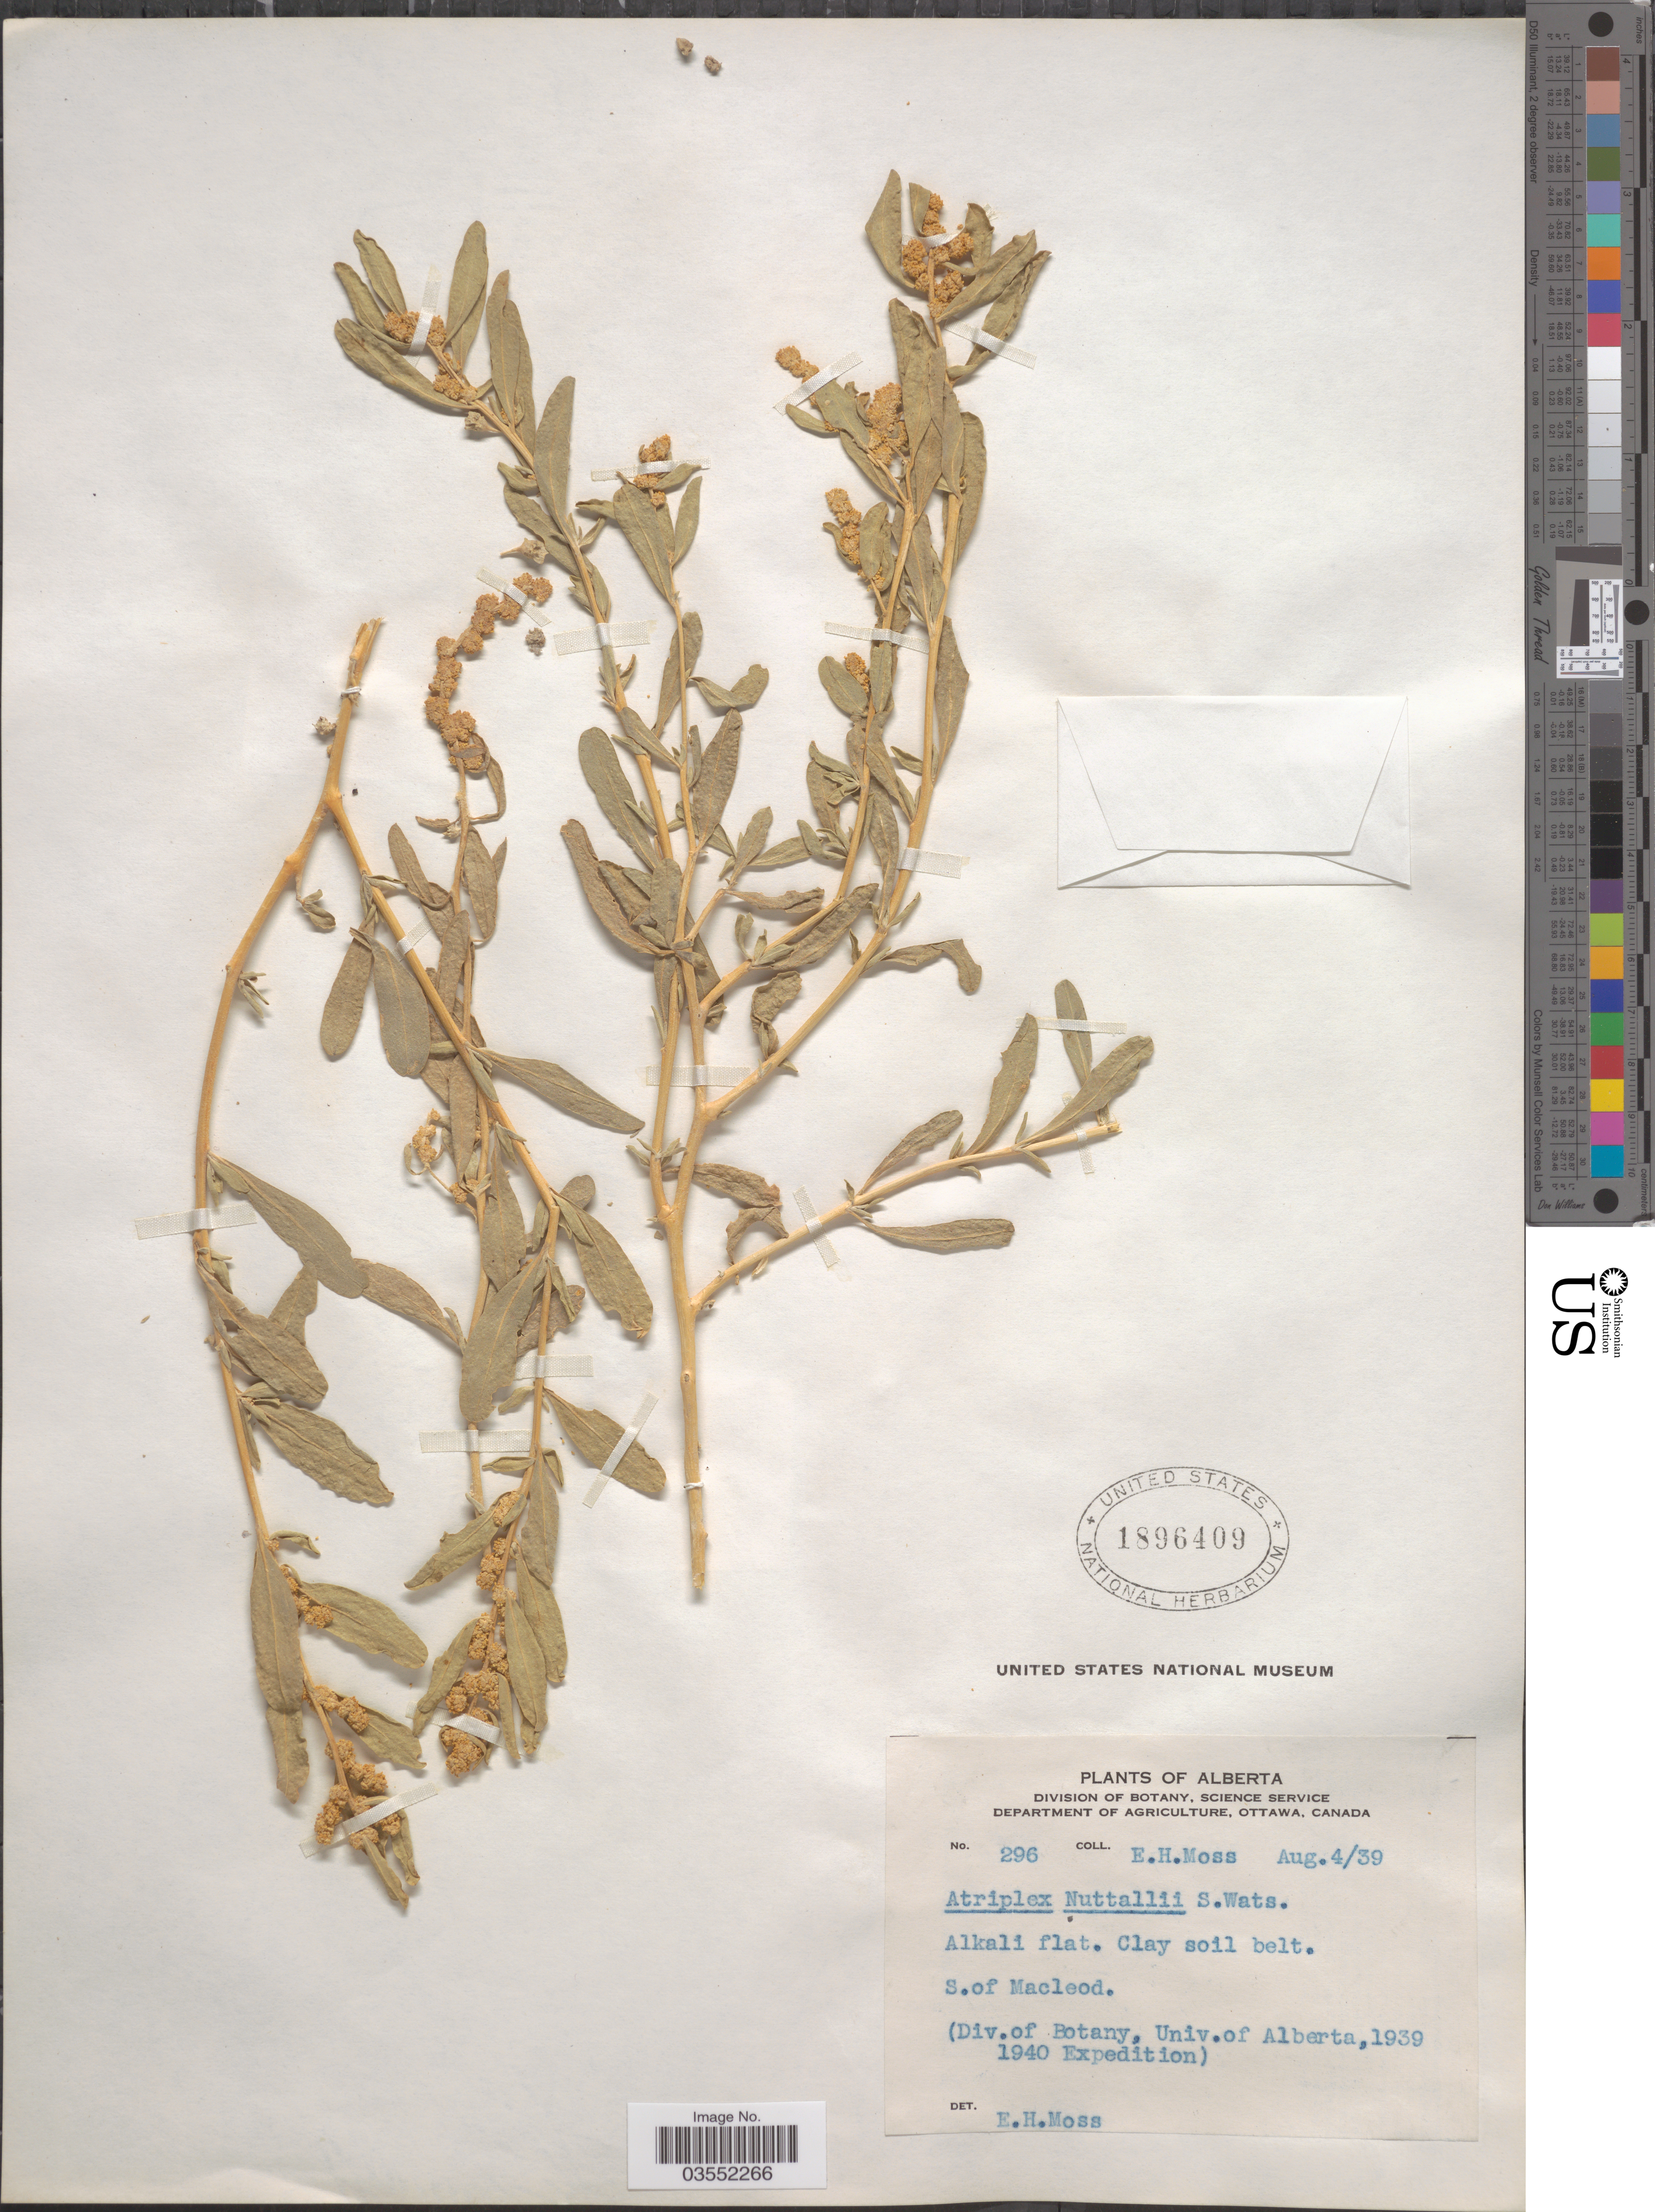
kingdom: Plantae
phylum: Tracheophyta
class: Magnoliopsida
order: Caryophyllales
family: Amaranthaceae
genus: Atriplex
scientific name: Atriplex nuttallii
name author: S. Watson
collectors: E. Moss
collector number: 296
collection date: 1939-08-04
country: Canada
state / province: Alberta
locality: Alkali flat. S. of Macleod.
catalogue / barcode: US 1896409